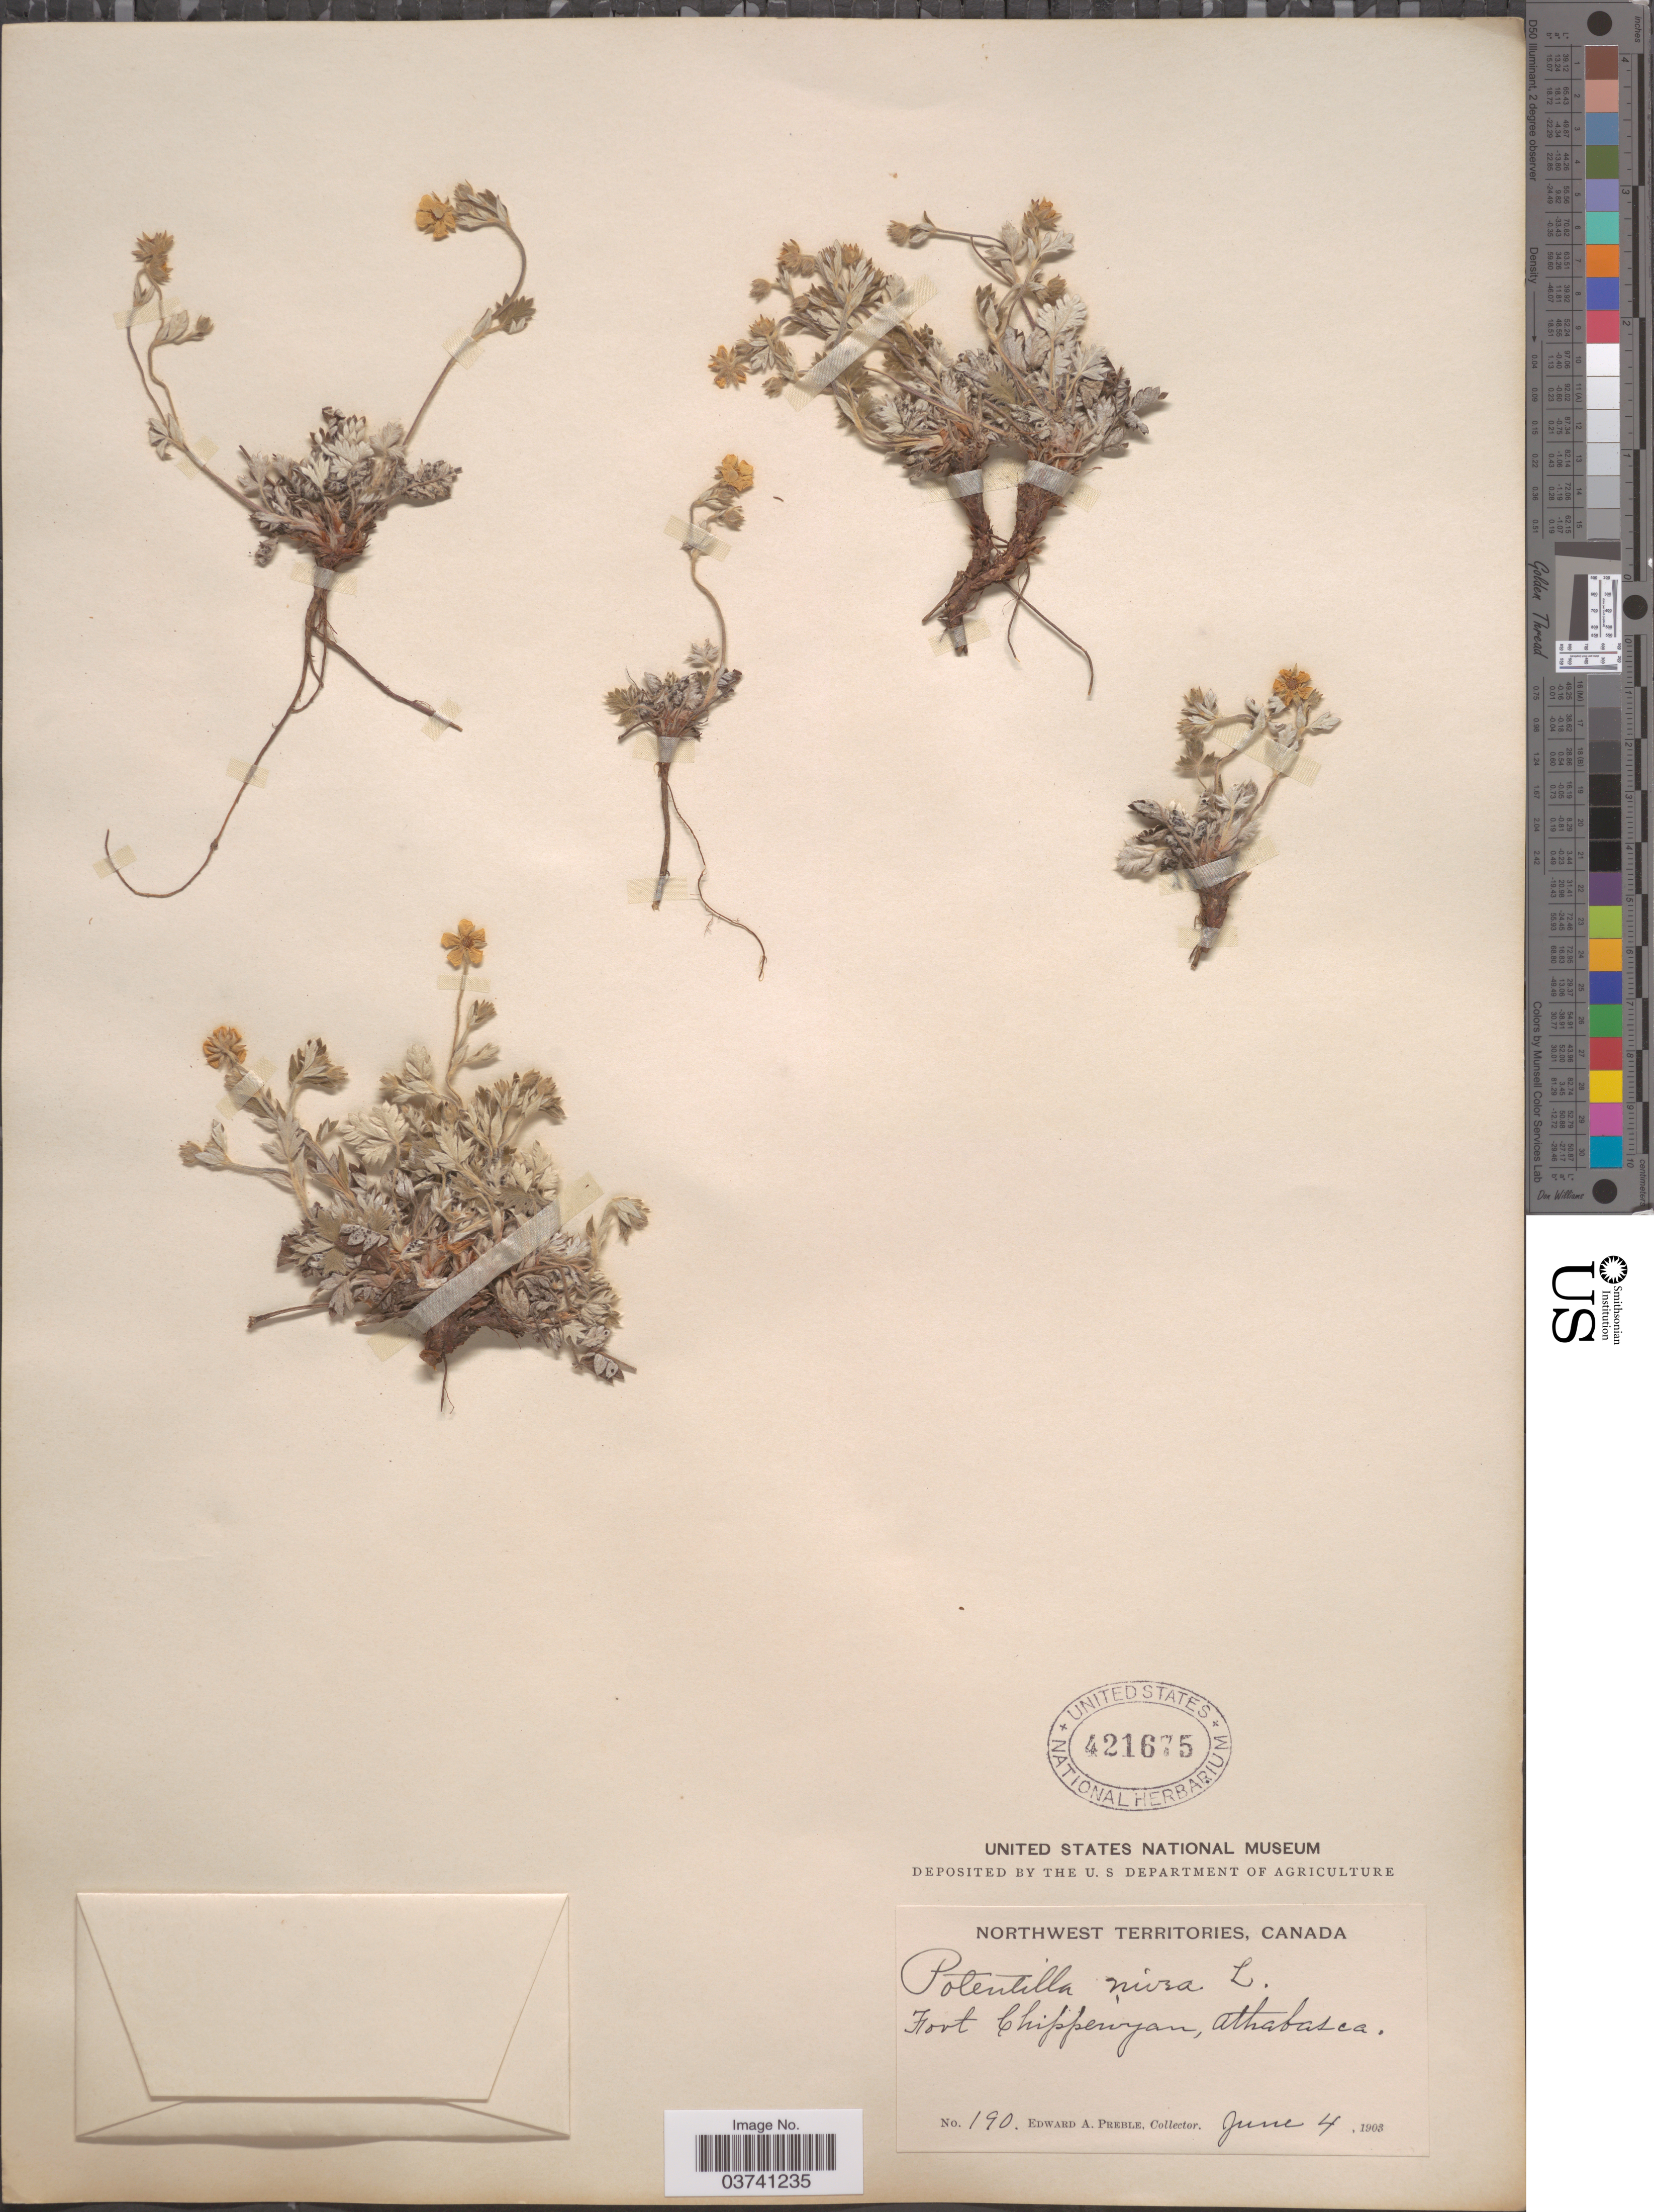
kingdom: Plantae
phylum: Tracheophyta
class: Magnoliopsida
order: Rosales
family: Rosaceae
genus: Potentilla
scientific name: Potentilla rubricaulis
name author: F. Lehm.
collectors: E. Preble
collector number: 190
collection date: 1903-06-04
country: Canada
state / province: Northwest Territories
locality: Fort Chipperiyan, Athabasca.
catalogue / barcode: US 421675